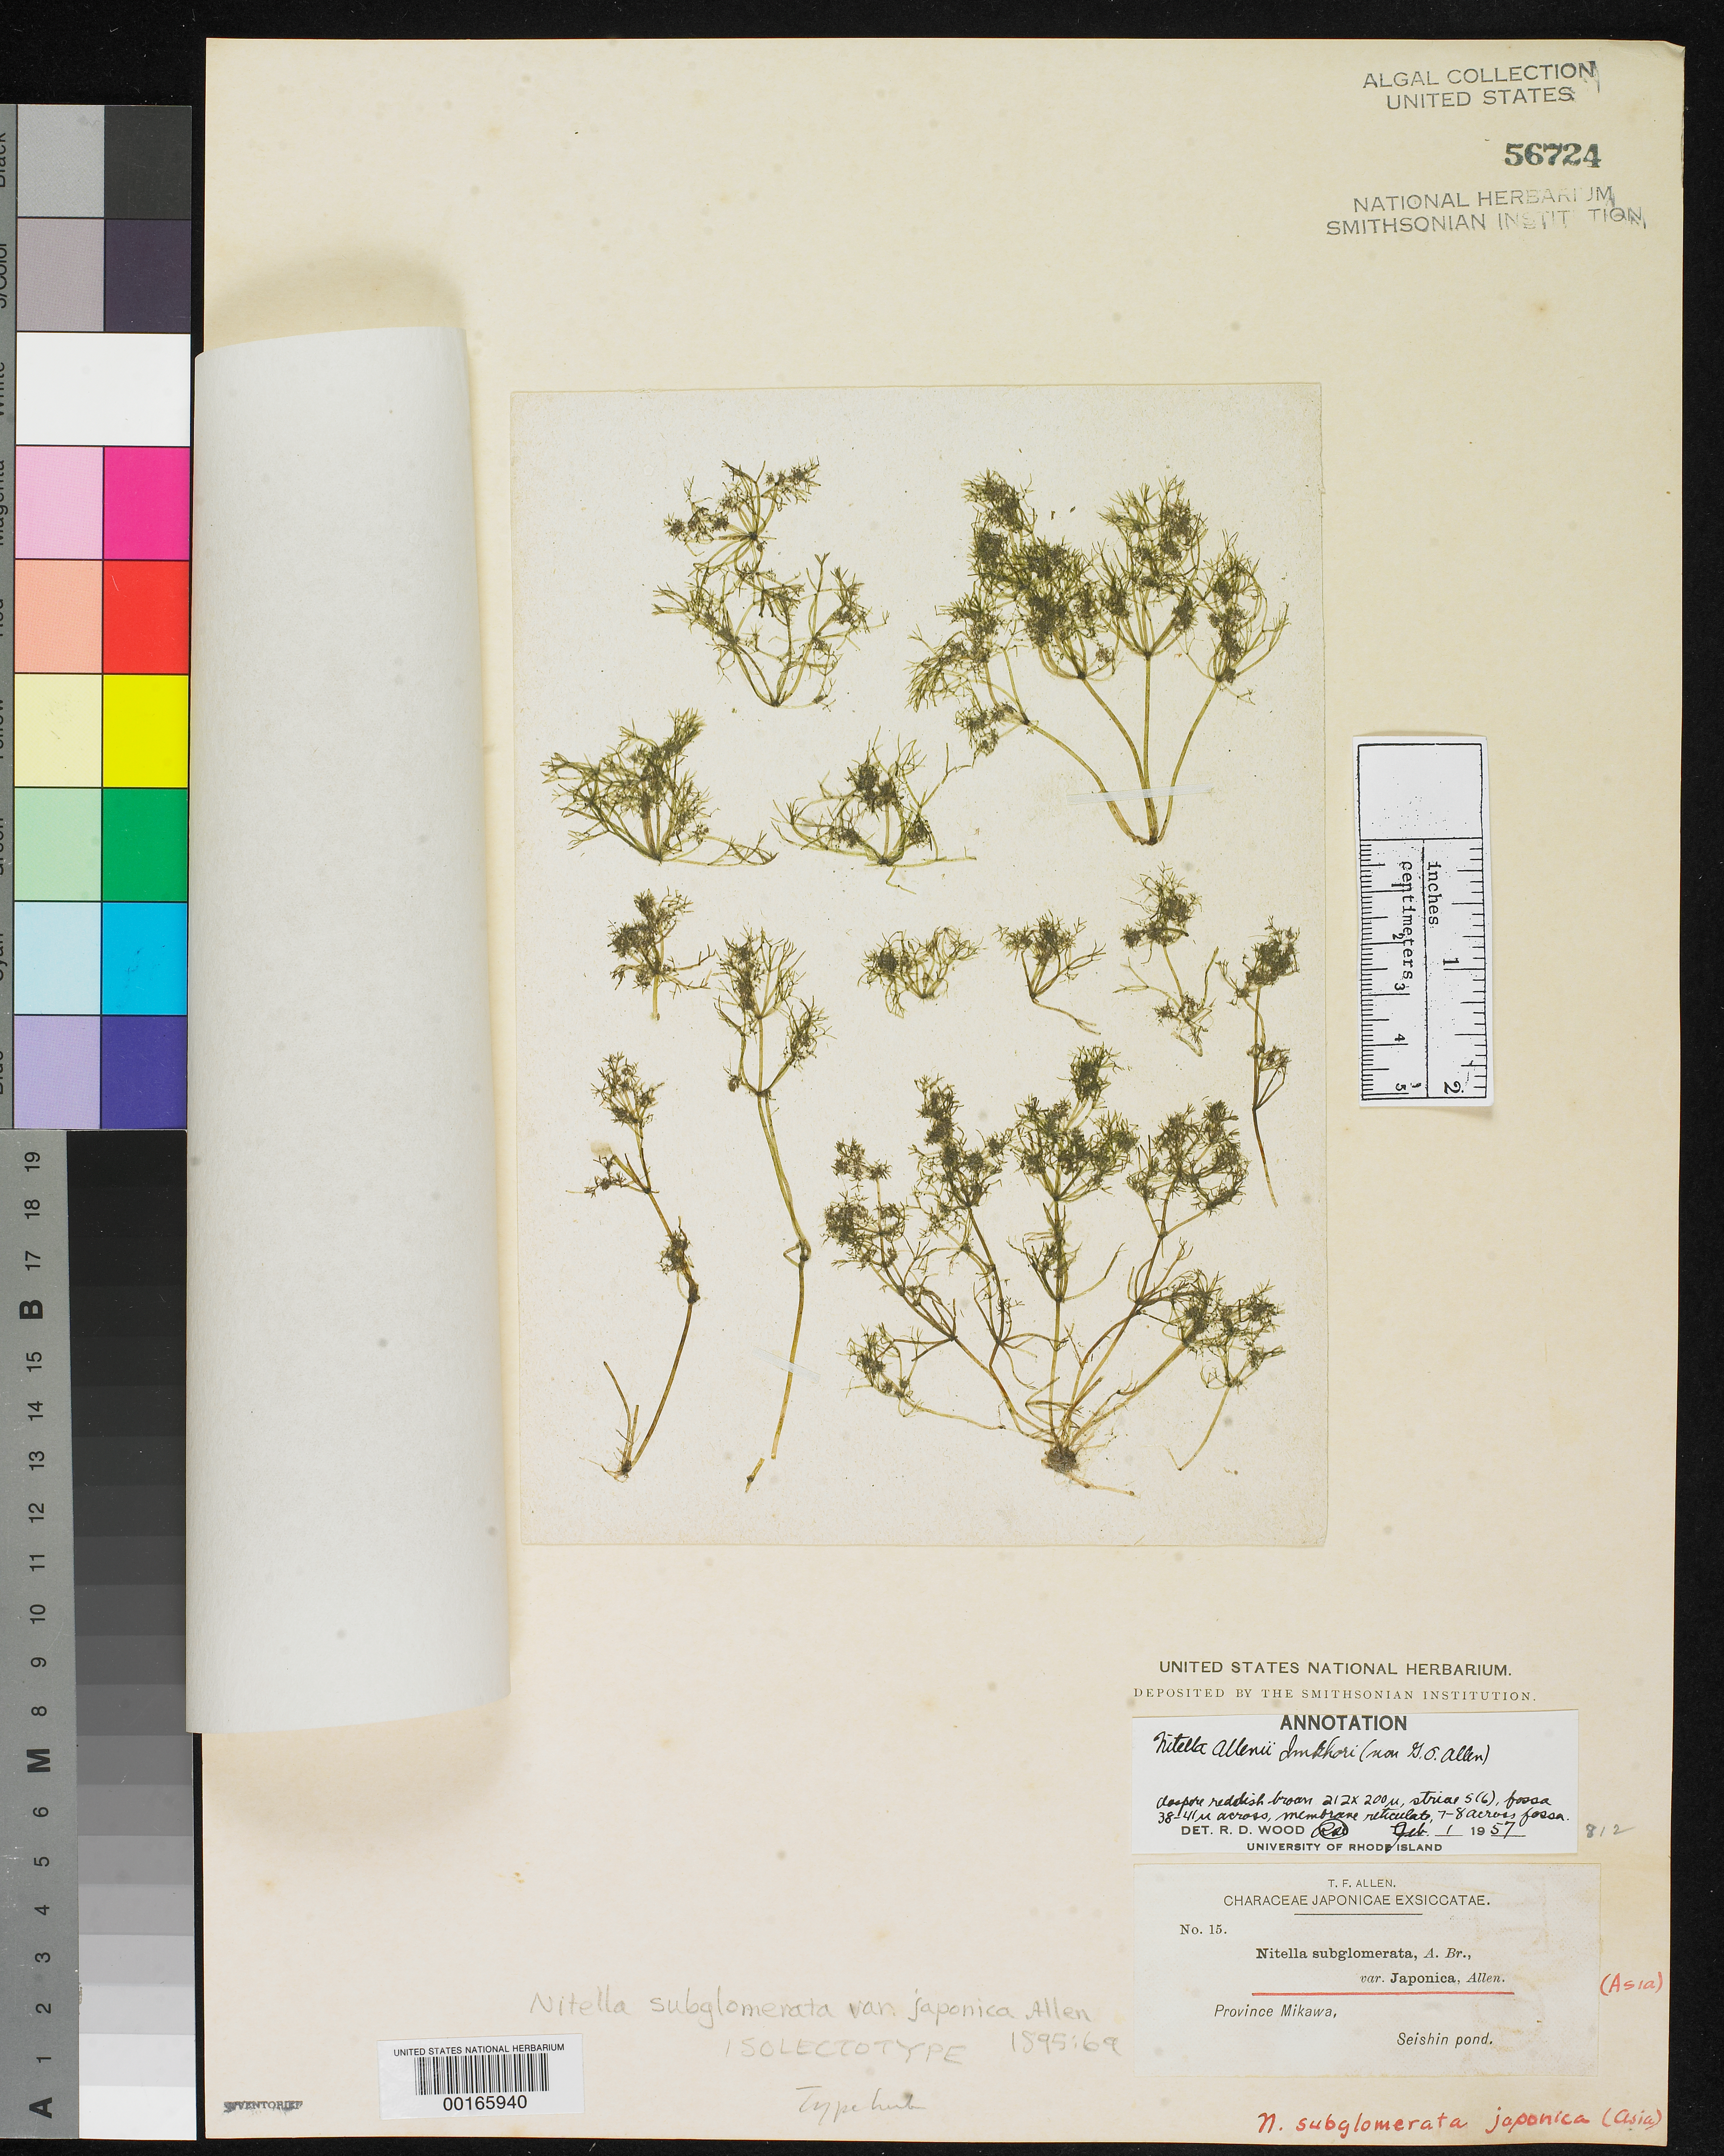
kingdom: Plantae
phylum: Charophyta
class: Charophyceae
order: Charales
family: Characeae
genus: Nitella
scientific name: Nitella subglomerata var. japonica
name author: Allen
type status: Isolectotype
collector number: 15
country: Japan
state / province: Aiti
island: Honshu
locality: Seishin Pond.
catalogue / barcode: US 56724